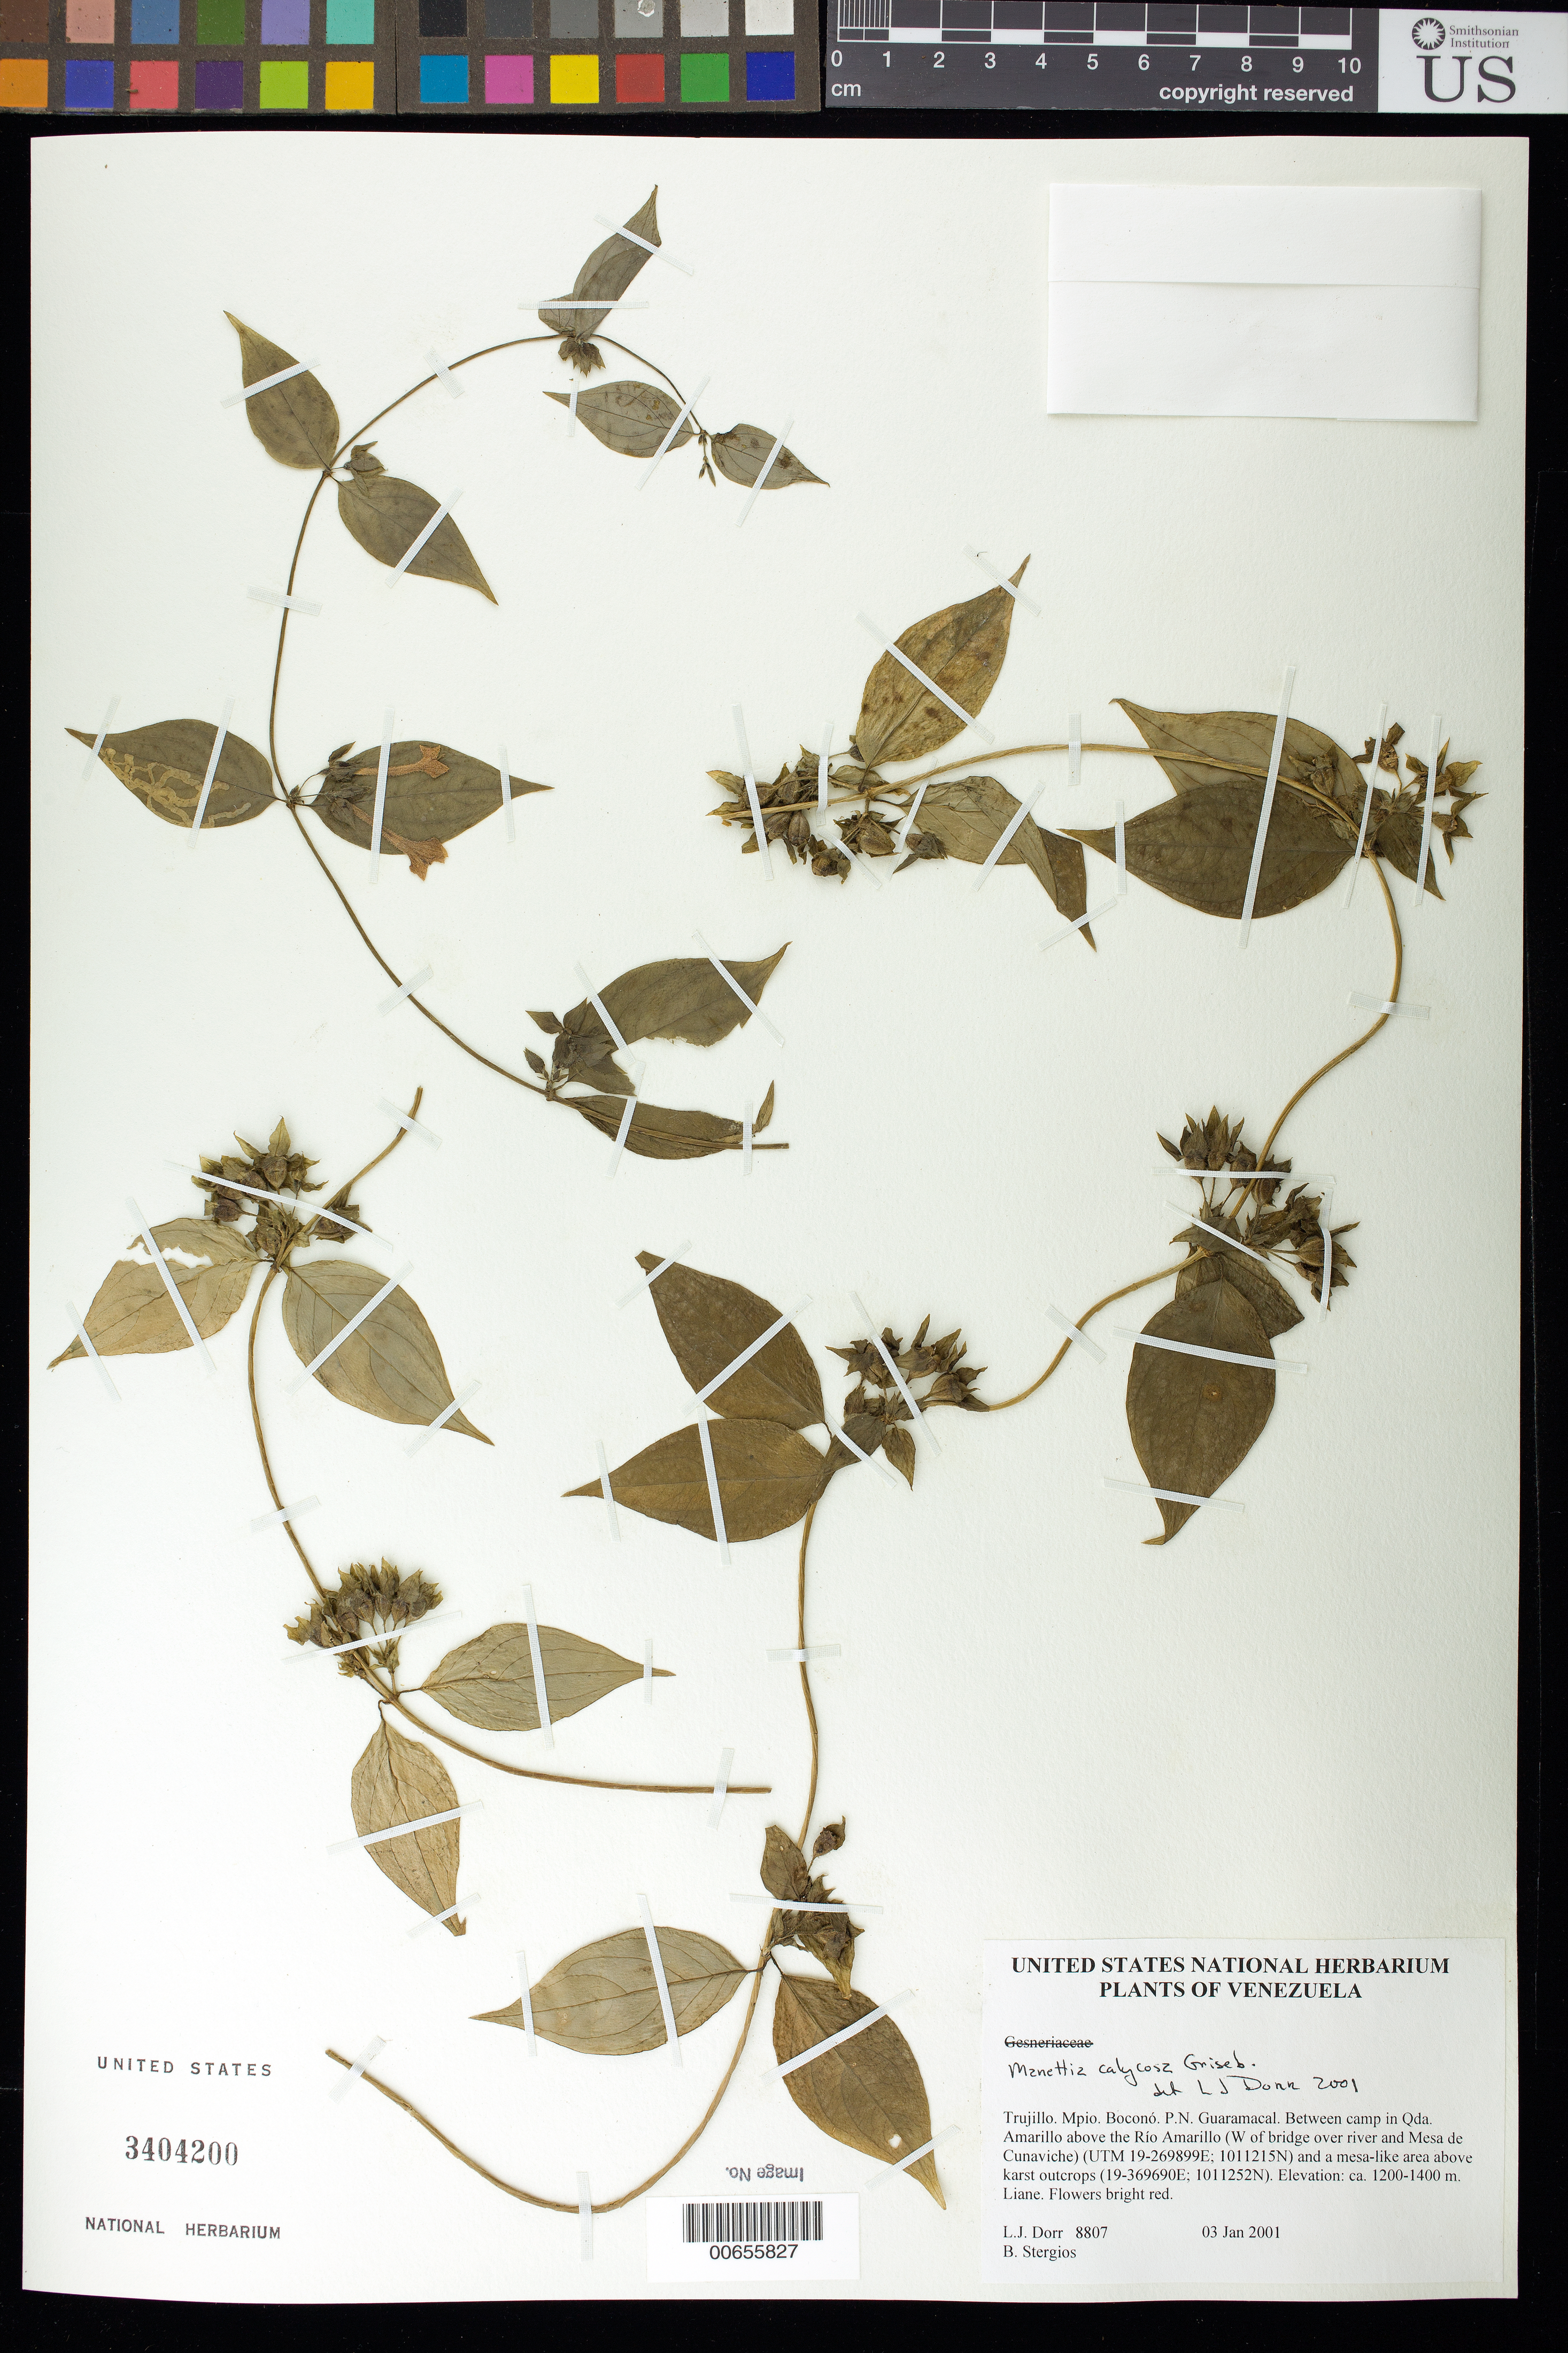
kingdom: Plantae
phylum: Tracheophyta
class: Magnoliopsida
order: Gentianales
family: Rubiaceae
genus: Manettia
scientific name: Manettia calycosa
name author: Griseb.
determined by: Dorr, L. J., (BOT), Smithsonian Institution - National Museum of Natural History (UNITED STATES)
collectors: L. J. Dorr & B. G. Stergios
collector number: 8807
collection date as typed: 03 Jan 2001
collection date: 2001-01-03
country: Venezuela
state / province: Trujillo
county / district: Boconó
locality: Parque Nacional Guaramacal. Between camp in Qda Amarillo above Río Amarillo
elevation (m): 1200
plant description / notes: MO, PORT, US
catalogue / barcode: US 3404200